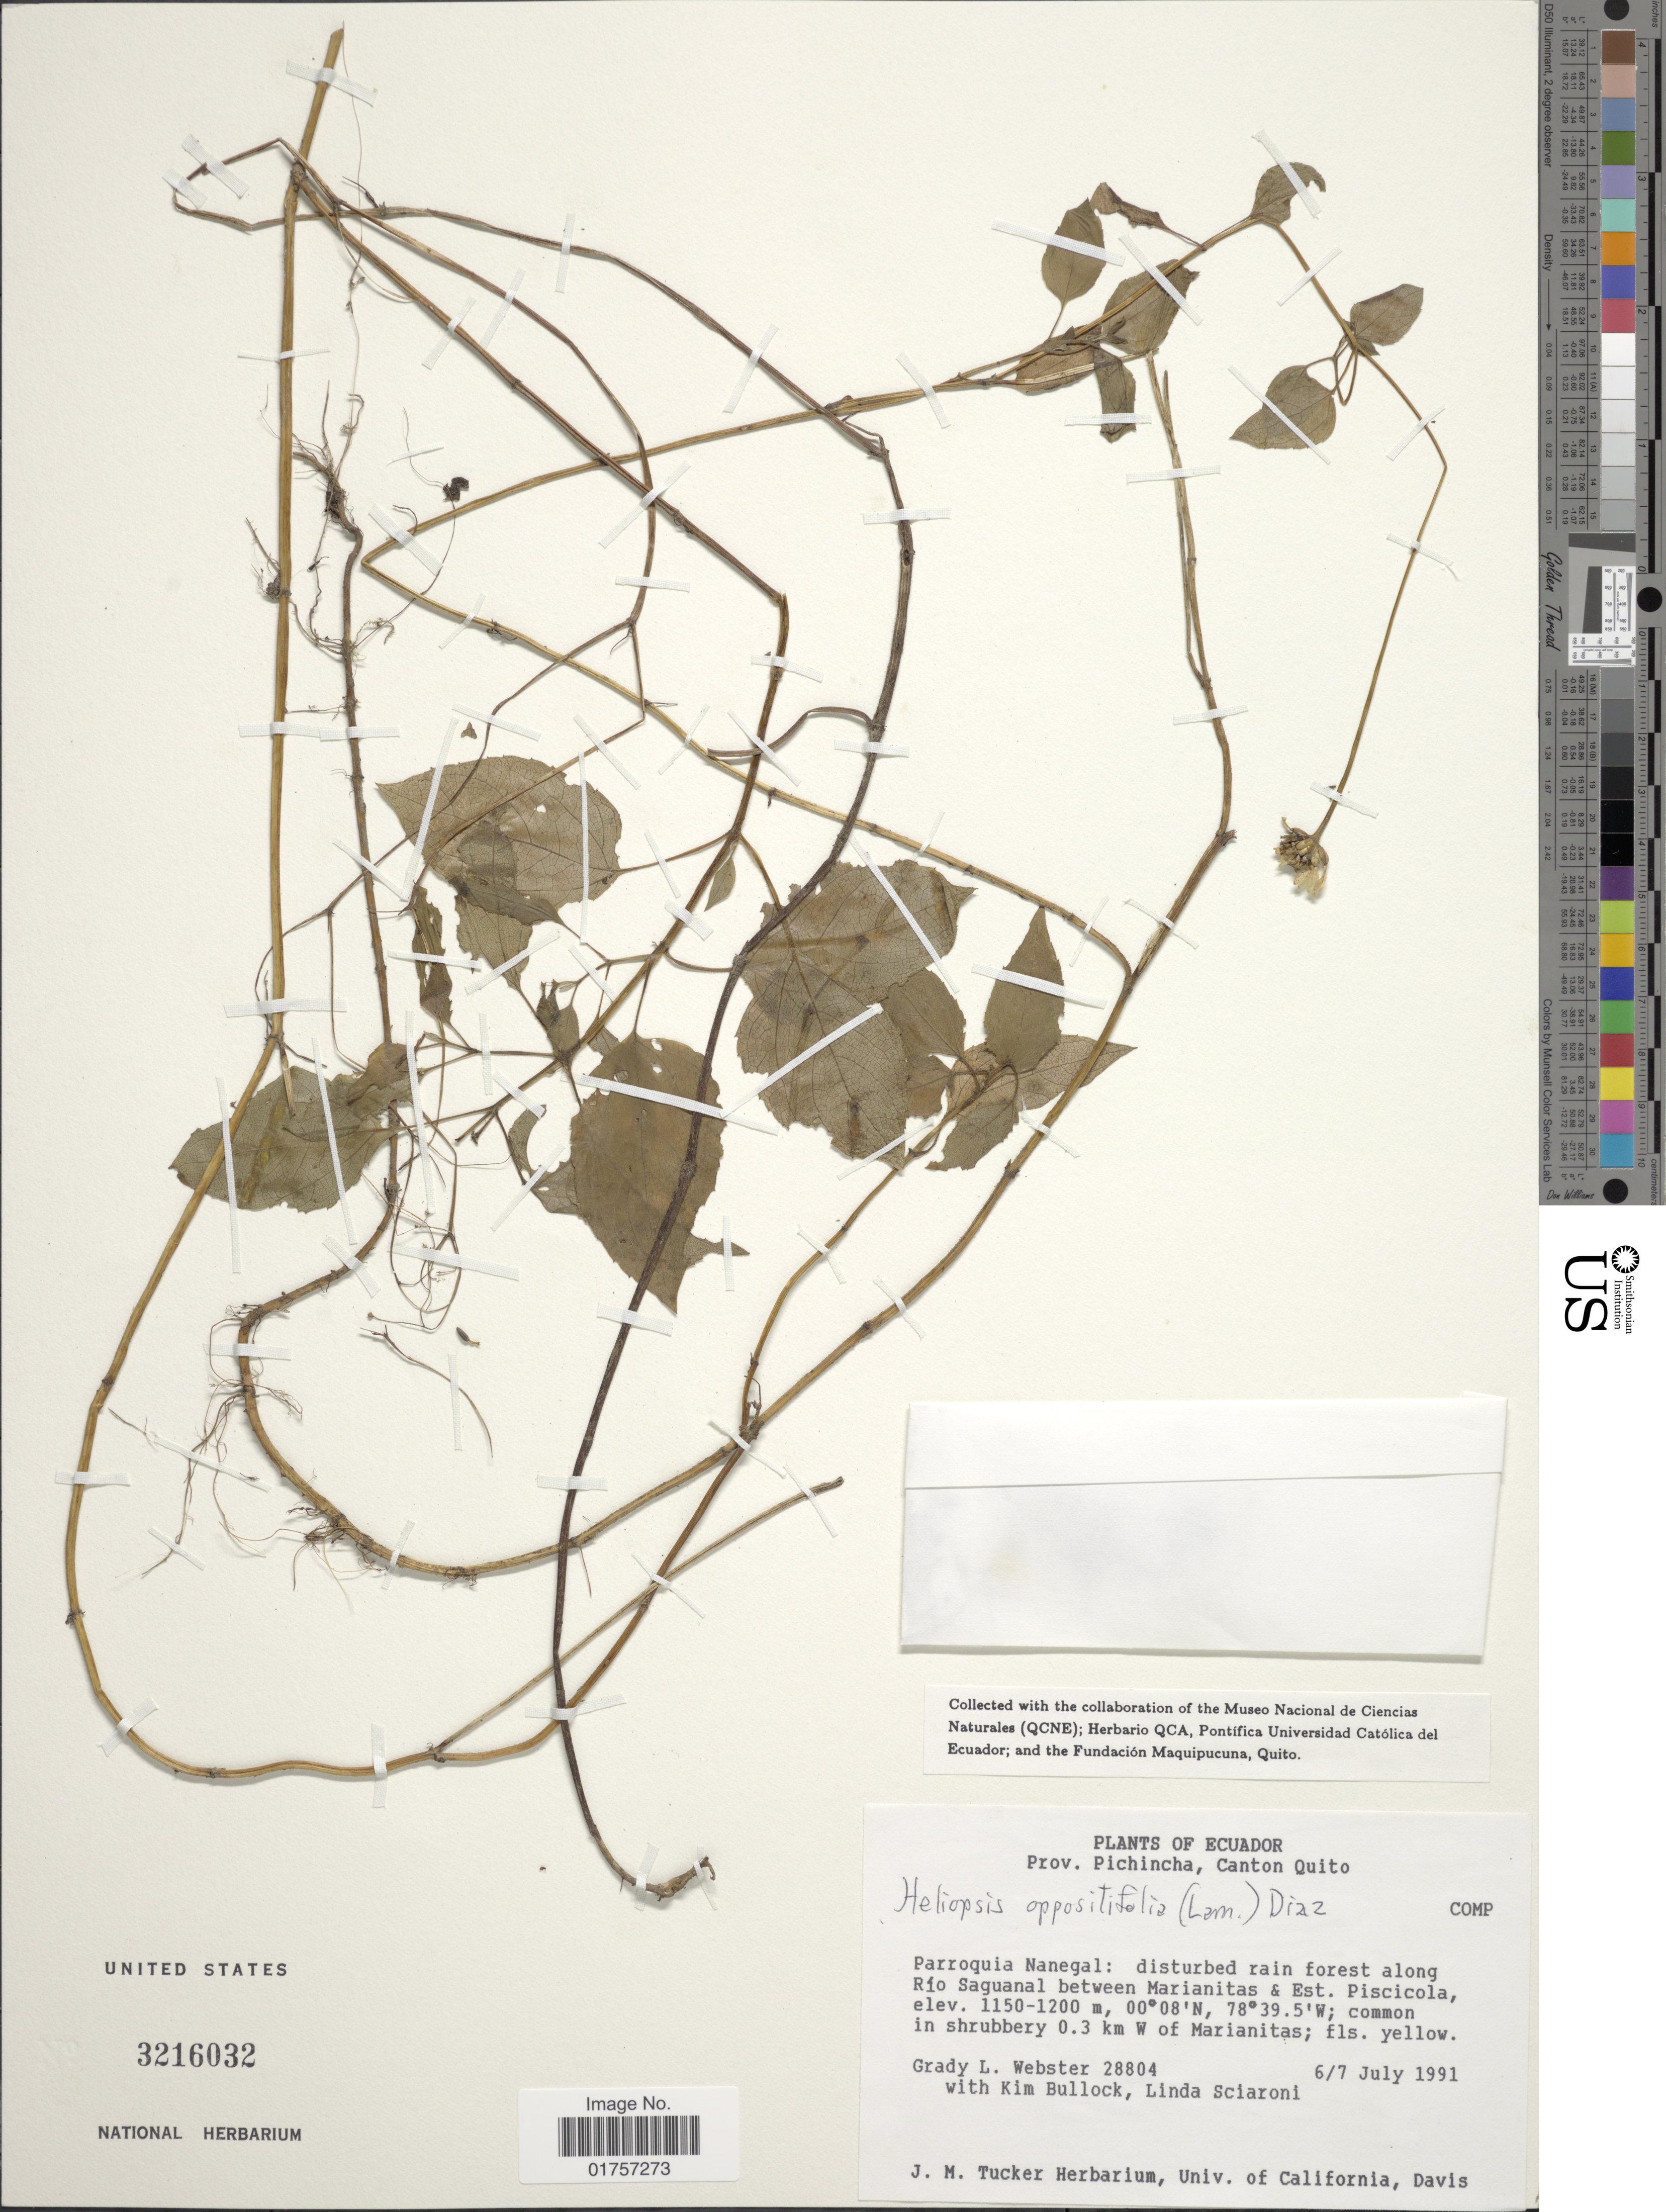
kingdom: Plantae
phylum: Tracheophyta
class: Magnoliopsida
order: Asterales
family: Asteraceae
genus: Heliopsis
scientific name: Heliopsis buphthalmoides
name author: (Jacq.) Dunal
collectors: G. L. Webster, K. Bullock & L. Sciaroni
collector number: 28804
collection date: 1991-07-06/1991-07-07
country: Ecuador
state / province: Pichincha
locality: Canton Quito. Parroquia Nanegal: along Río Saguanal between Marianitas & Est. Piscicola. 0.3 km W of Marianitas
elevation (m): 1150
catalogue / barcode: US 3216032